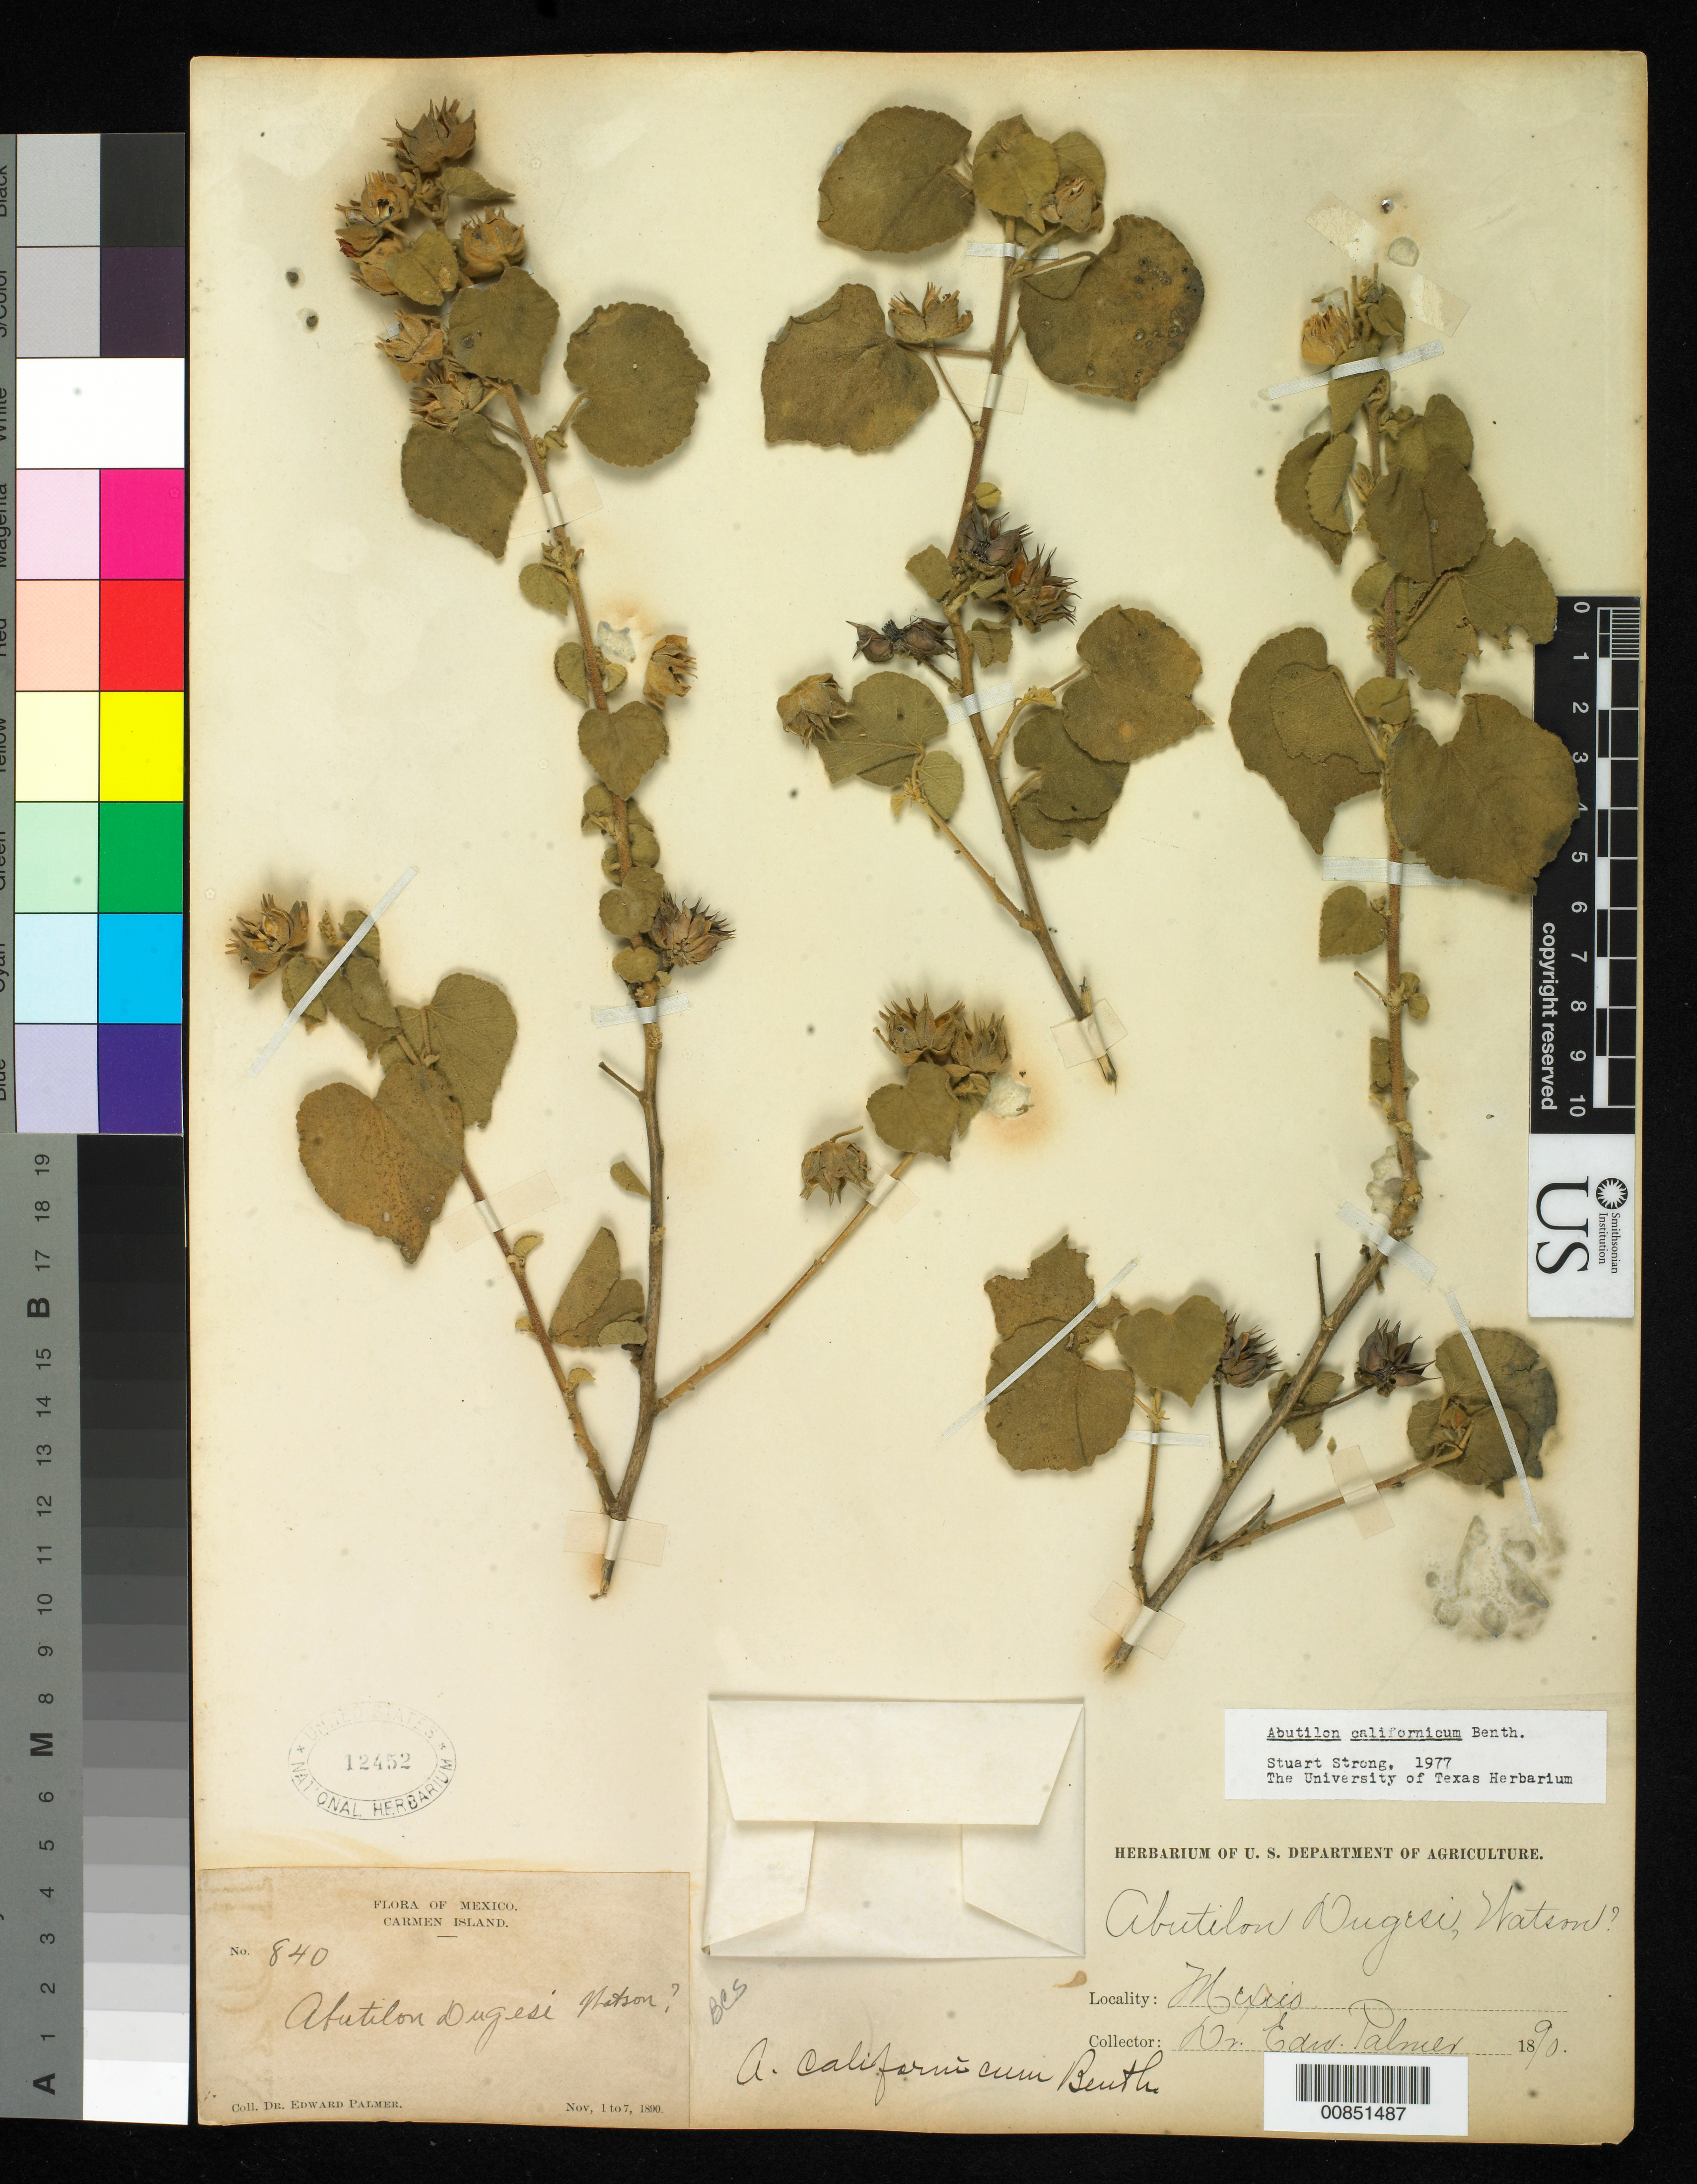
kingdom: Plantae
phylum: Tracheophyta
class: Magnoliopsida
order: Malvales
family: Malvaceae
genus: Abutilon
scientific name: Abutilon californicum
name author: Benth.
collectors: E. Palmer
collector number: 840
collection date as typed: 01 Nov 1890 to 07 Nov 1890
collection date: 1890-11-01/1890-11-07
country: Mexico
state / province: Baja California Sur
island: Carmen I.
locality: Carmen Island, Baja California Sur.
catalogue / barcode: US 12452